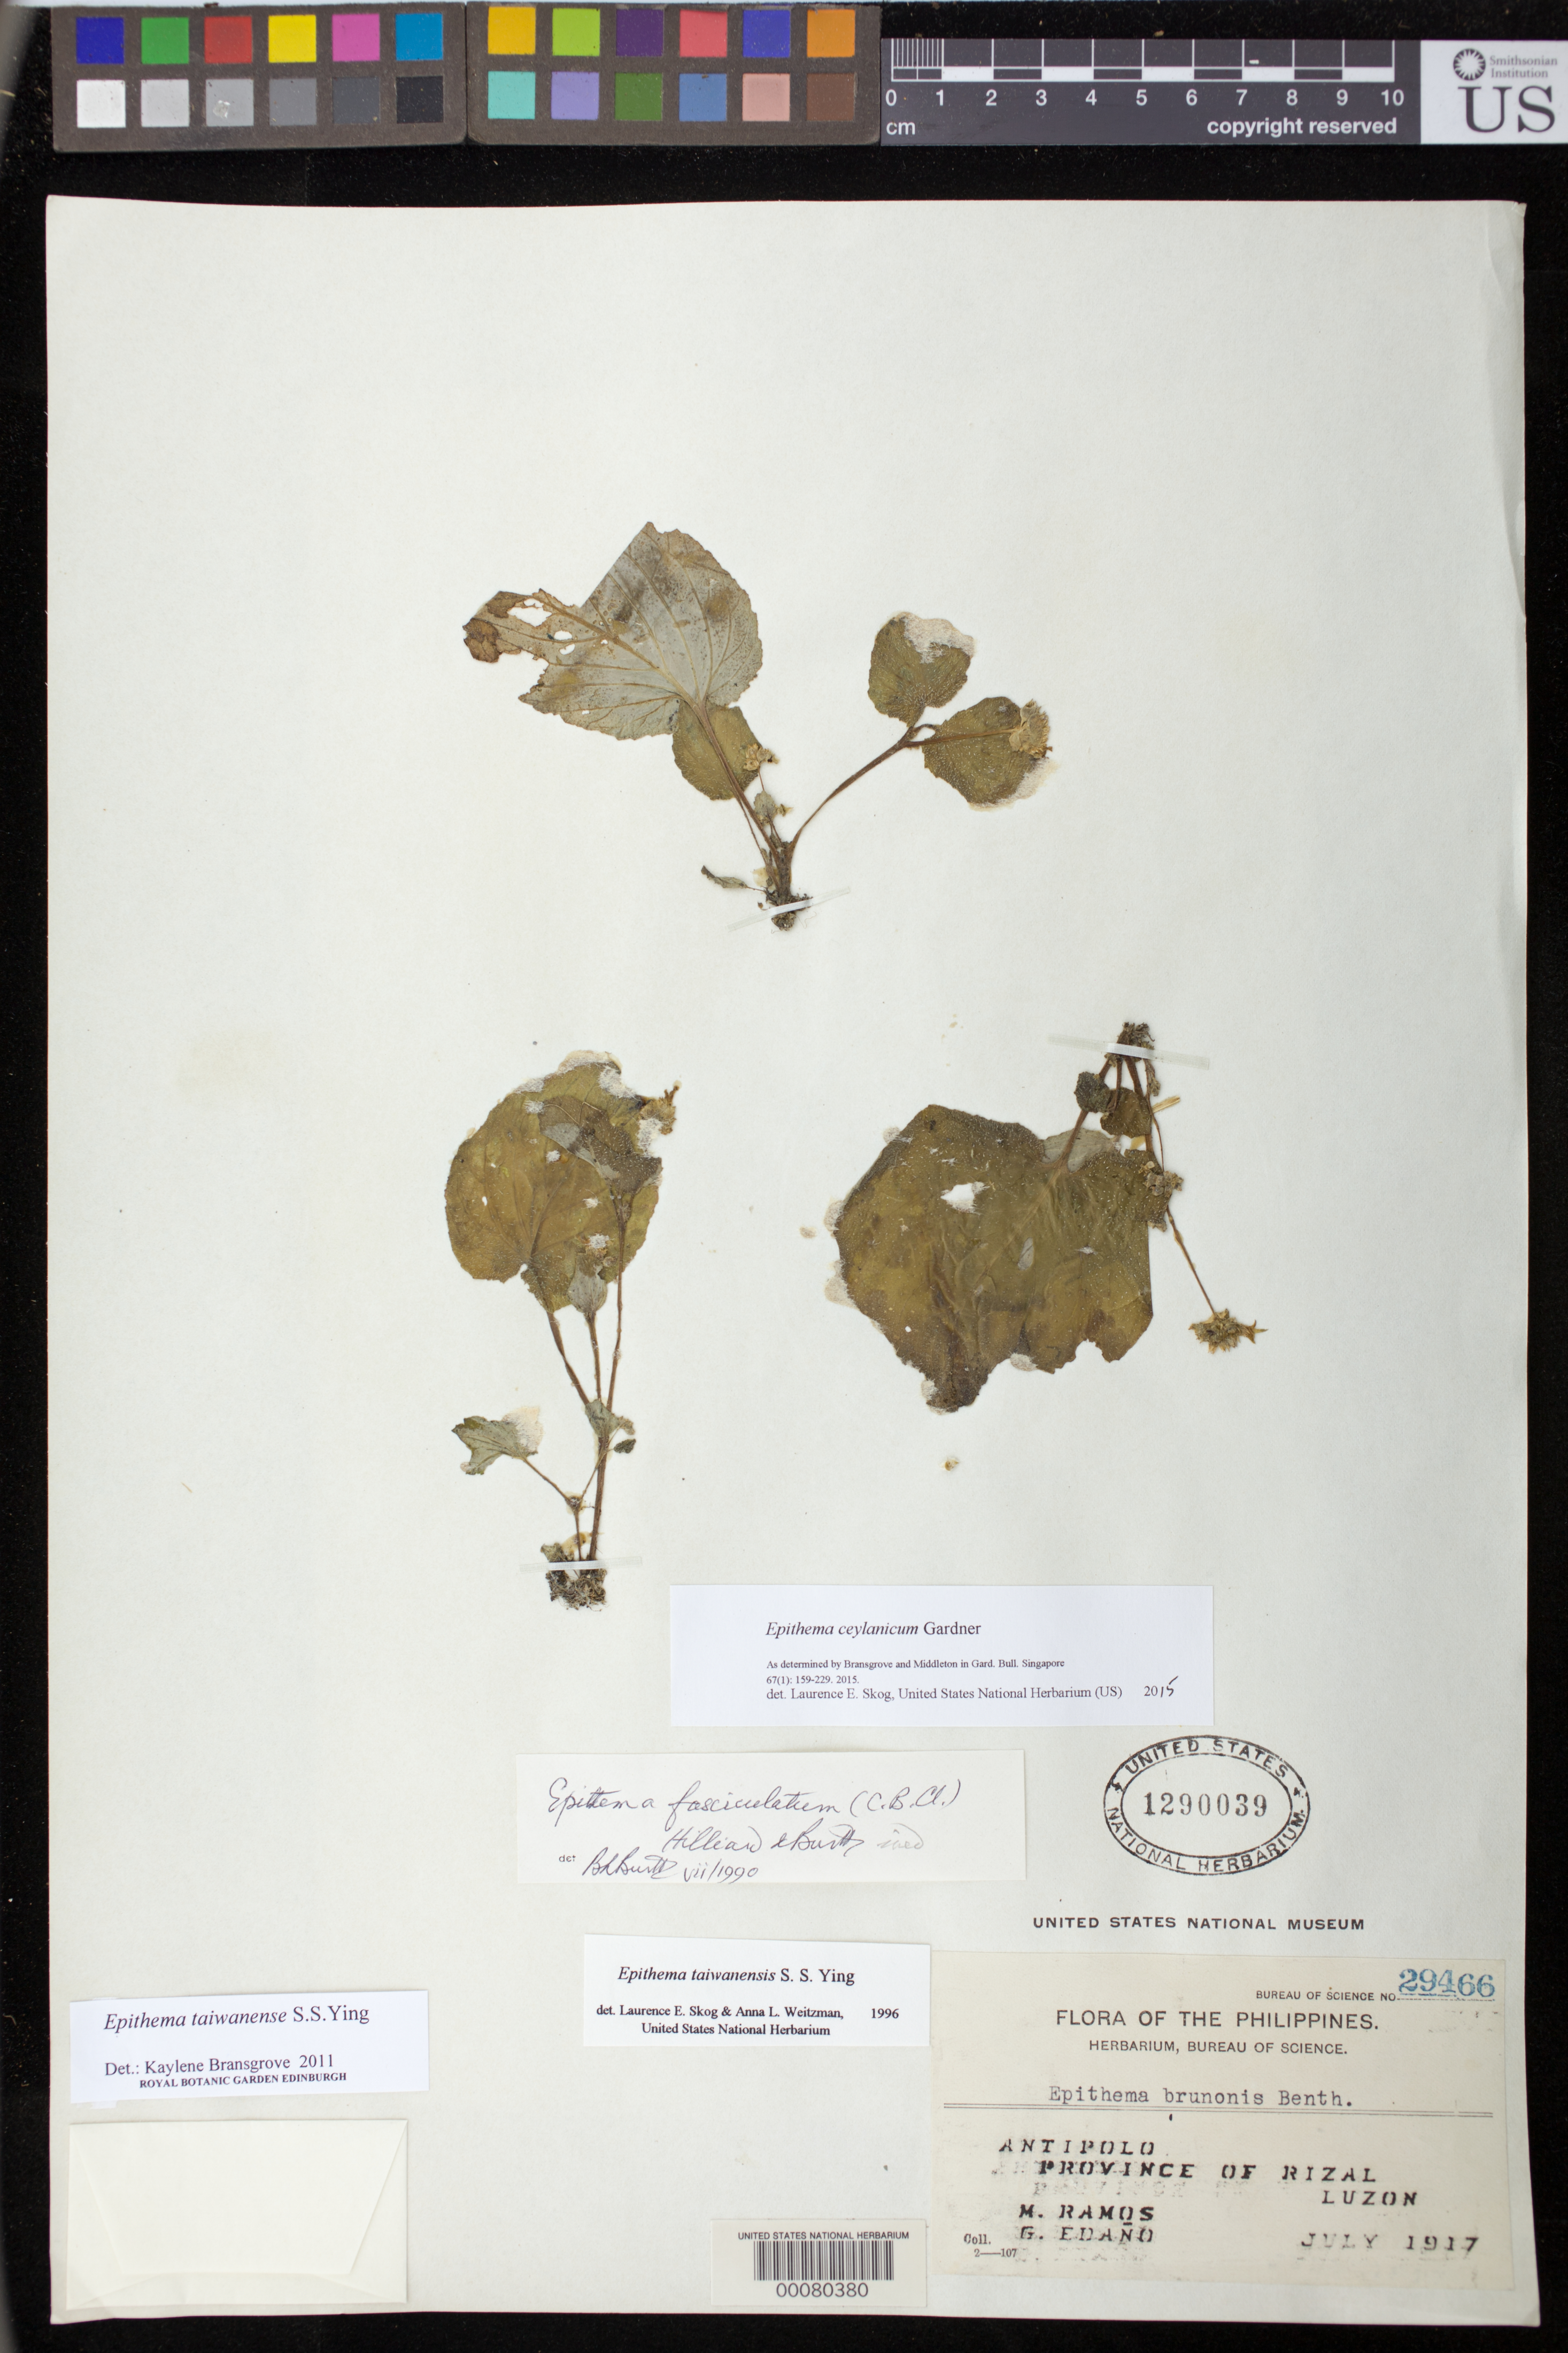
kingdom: Plantae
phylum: Tracheophyta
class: Magnoliopsida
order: Lamiales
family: Gesneriaceae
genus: Epithema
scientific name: Epithema ceylanicum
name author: Wight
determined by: Skog, Laurence E.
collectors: M. Ramos & G. Edaño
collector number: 29466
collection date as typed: Jul 1917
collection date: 1917-07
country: Philippines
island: Luzon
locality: Rizal, Antipolo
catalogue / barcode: US 1290039